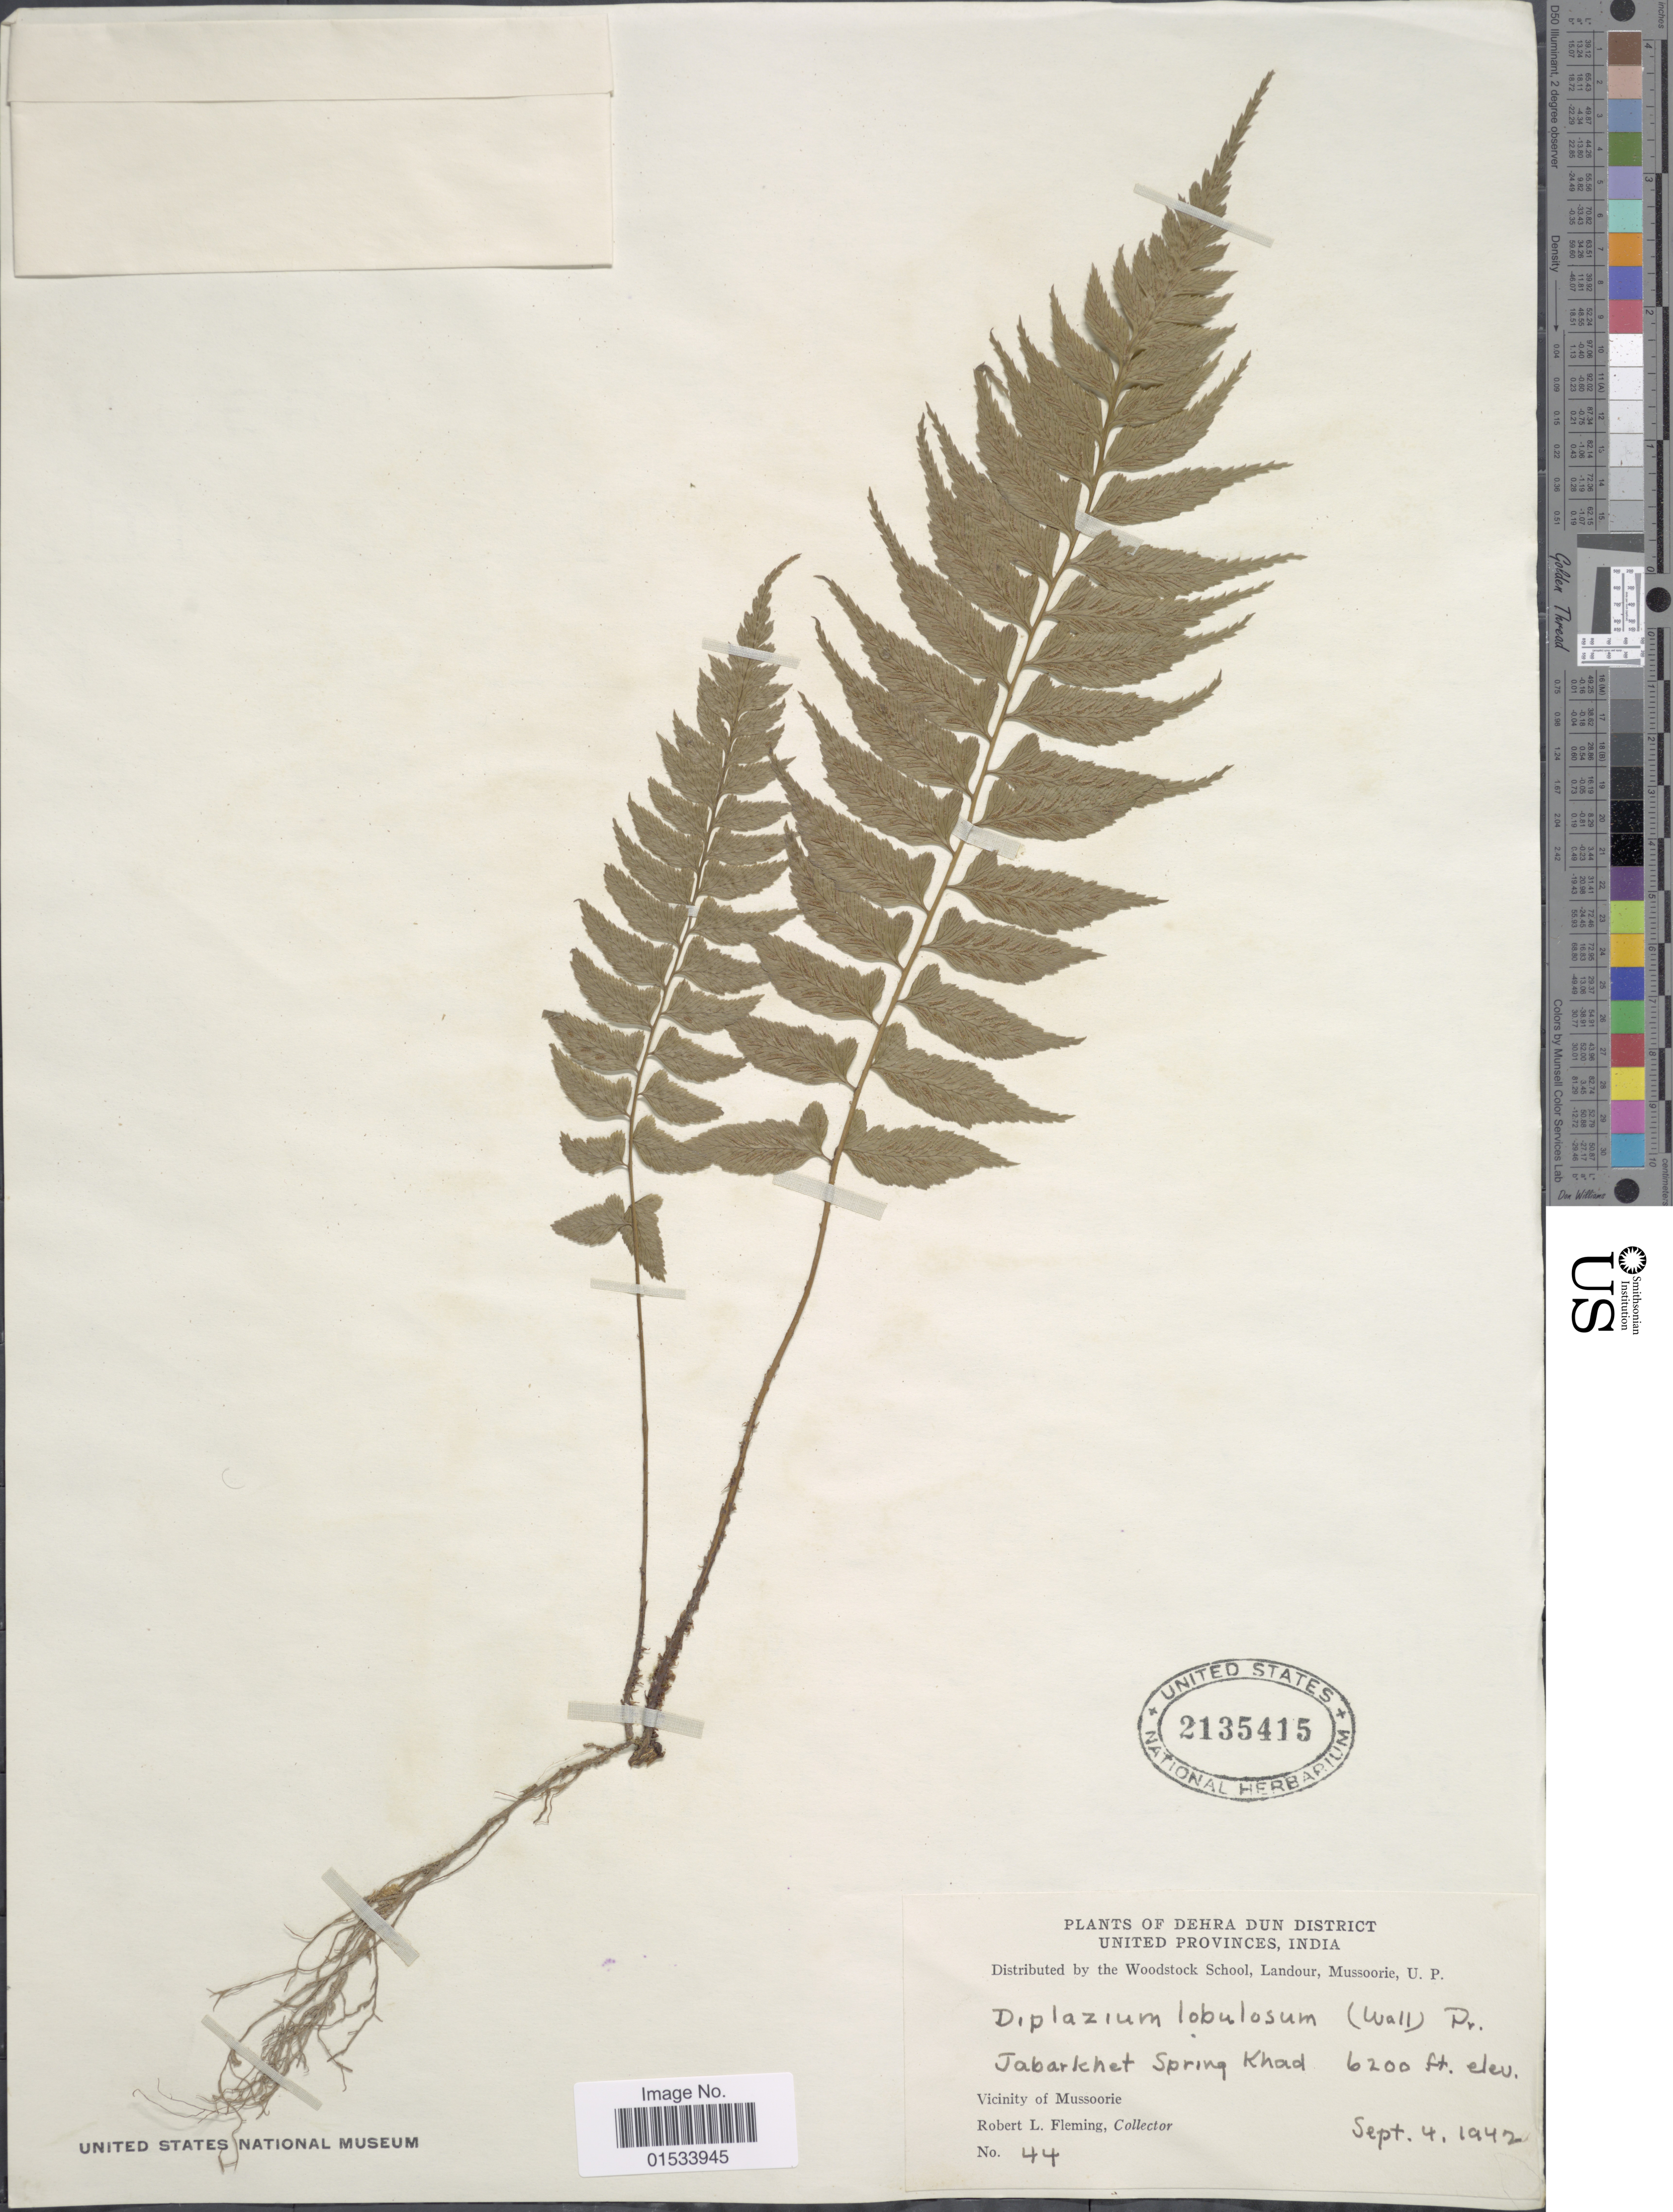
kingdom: Plantae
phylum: Tracheophyta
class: Polypodiopsida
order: Polypodiales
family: Athyriaceae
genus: Diplazium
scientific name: Diplazium lobulosum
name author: Wall. ex Mett.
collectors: R. Fleming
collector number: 44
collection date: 1942-09-04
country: India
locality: Dehra Dun District, United Provinces, Jabarkhet Spring Khad, Vicinity of Mussoorie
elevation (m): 1890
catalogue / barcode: US 2135415